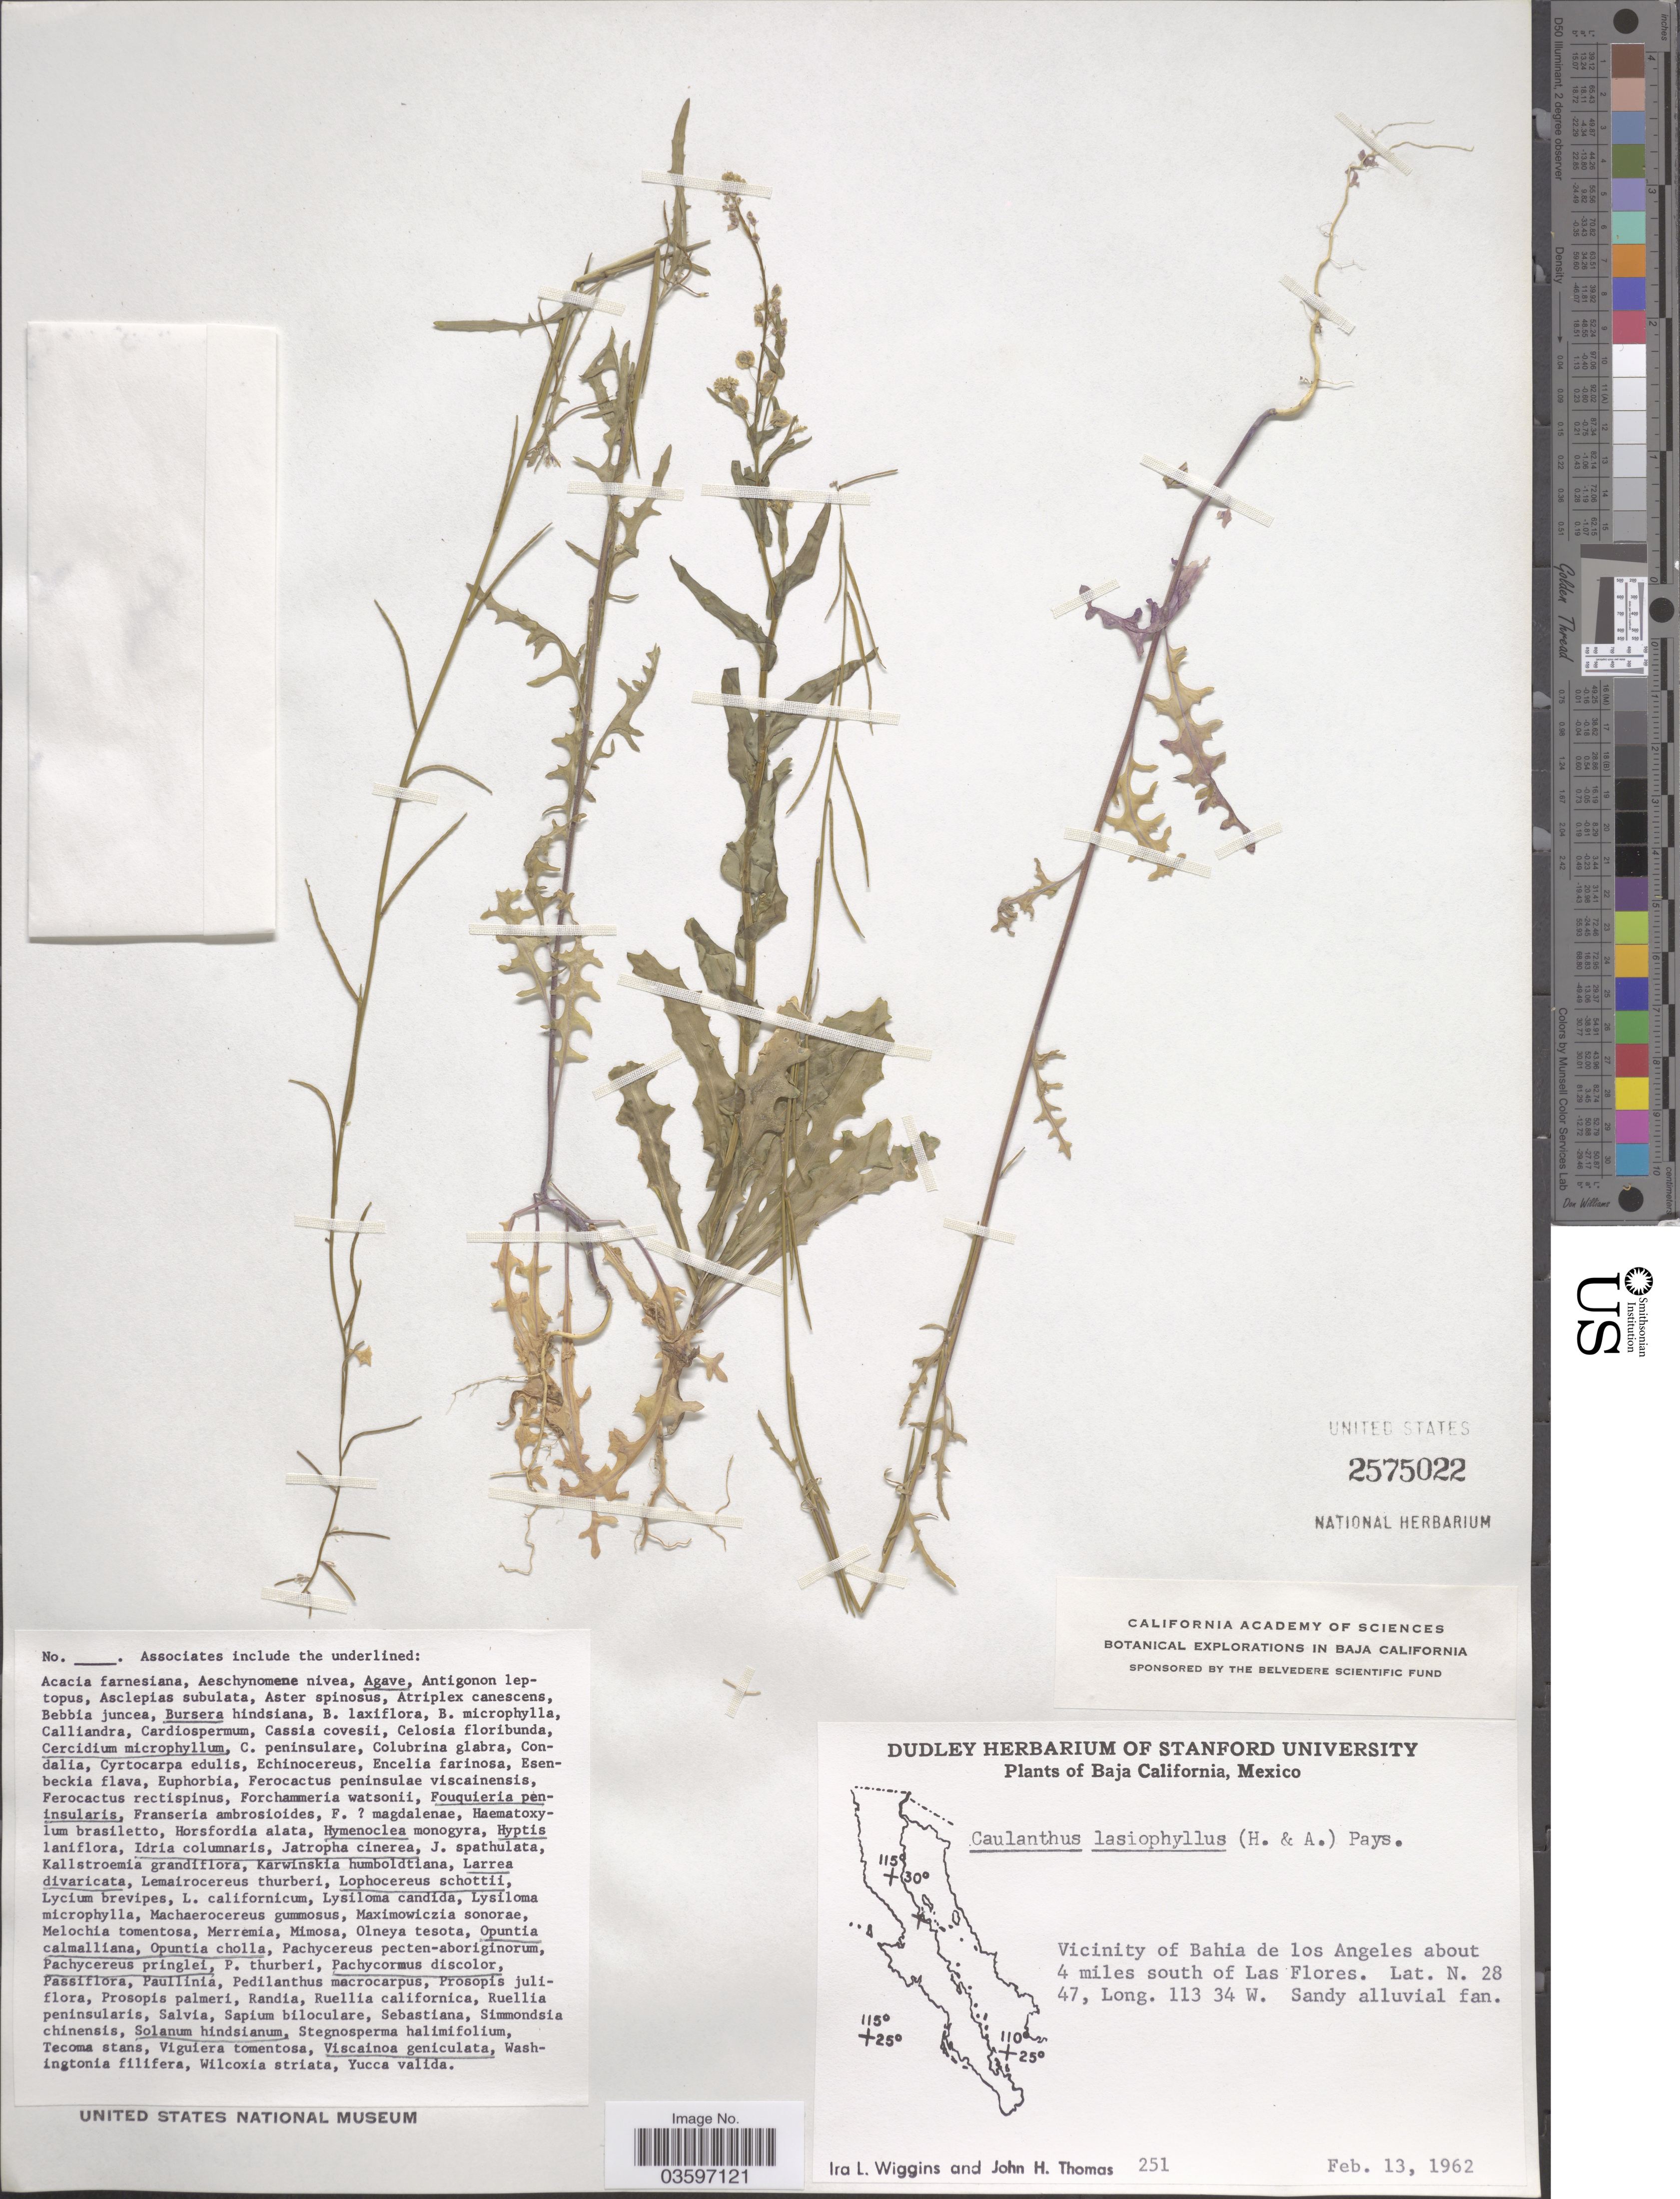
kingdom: Plantae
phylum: Tracheophyta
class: Magnoliopsida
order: Brassicales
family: Brassicaceae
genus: Caulanthus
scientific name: Caulanthus lasiophyllus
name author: (Hook. & Arn.) Payson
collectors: I. L. Wiggins & J. H. Thomas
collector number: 251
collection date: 1962-02-13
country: Mexico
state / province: Baja California Norte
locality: Vicinity of Bahia de los Angeles about 4 miles south of Las Flores.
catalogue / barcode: US 2575022